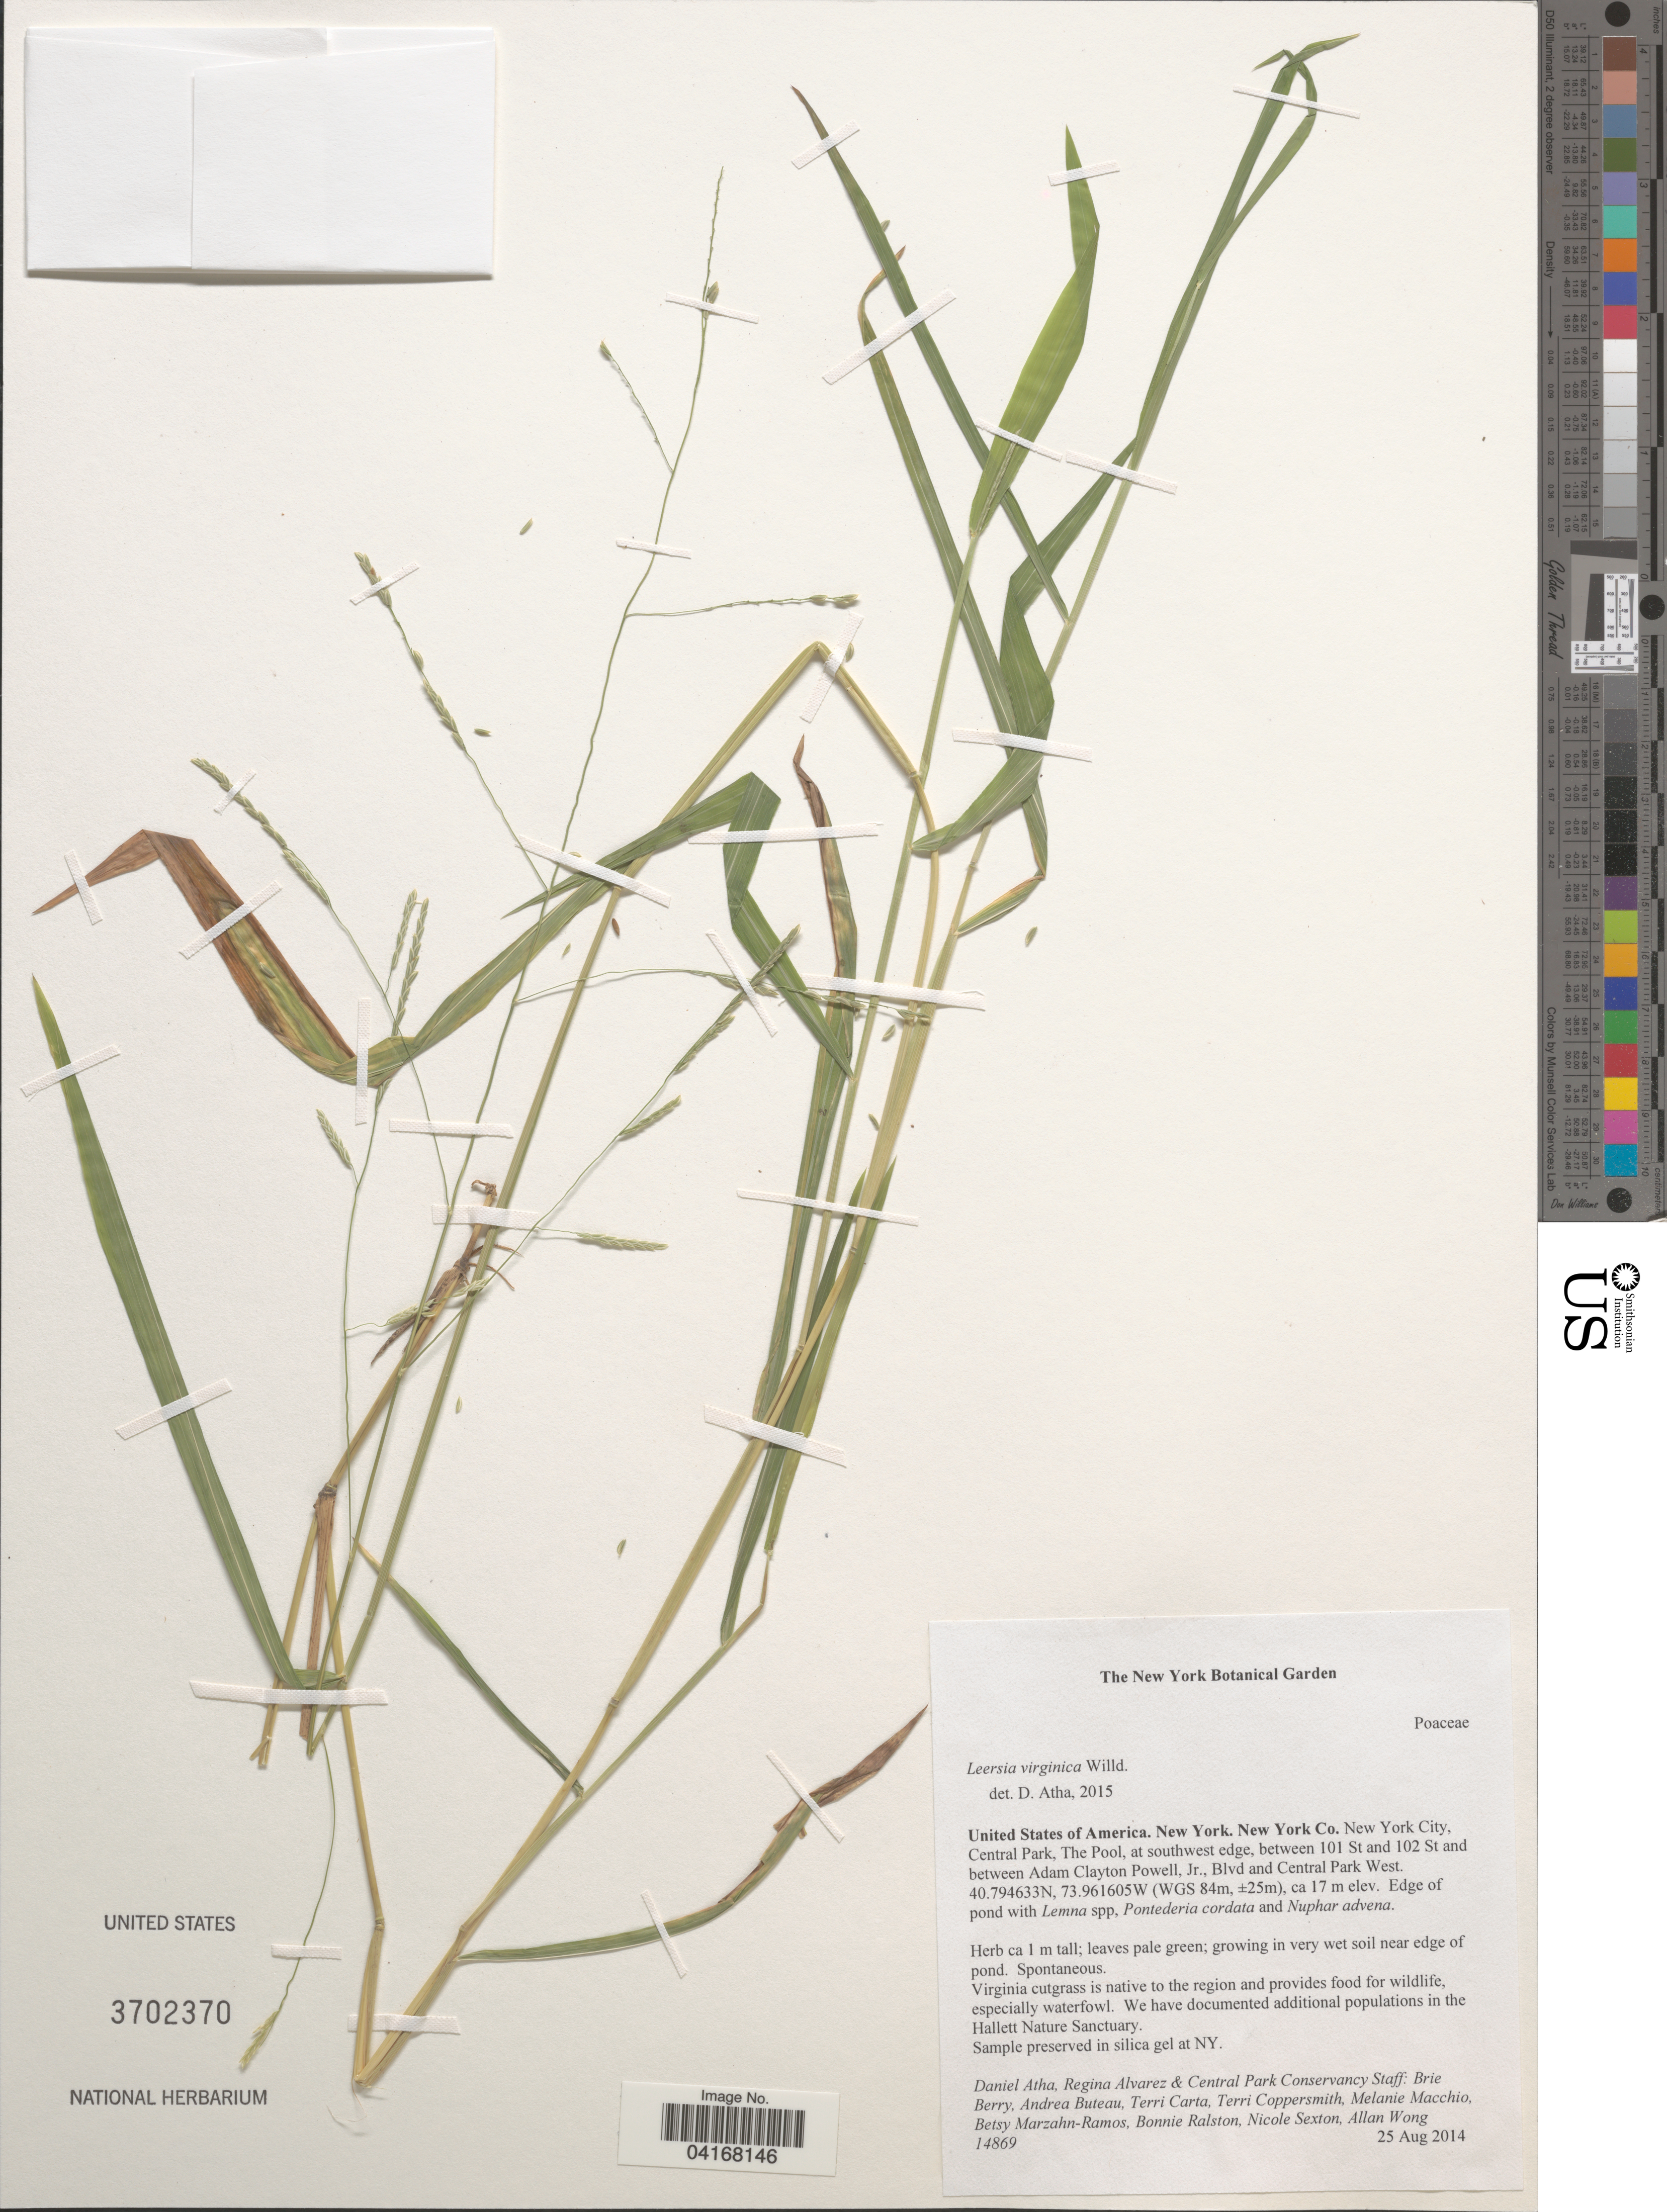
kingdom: Plantae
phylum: Tracheophyta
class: Liliopsida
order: Poales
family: Poaceae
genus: Leersia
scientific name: Leersia virginica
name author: Willd.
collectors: D. Atha, R. Álvarez, B. Berry, A. Buteau & et al.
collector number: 14869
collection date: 2014-08-25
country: United States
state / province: New York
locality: New York Co. New York City, Central Park, The Pool, at southwest edge, between 101 St and 102 St and between Adam Clayton Powell, Jr., Blvd and Central Park West.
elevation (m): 17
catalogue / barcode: US 3702370